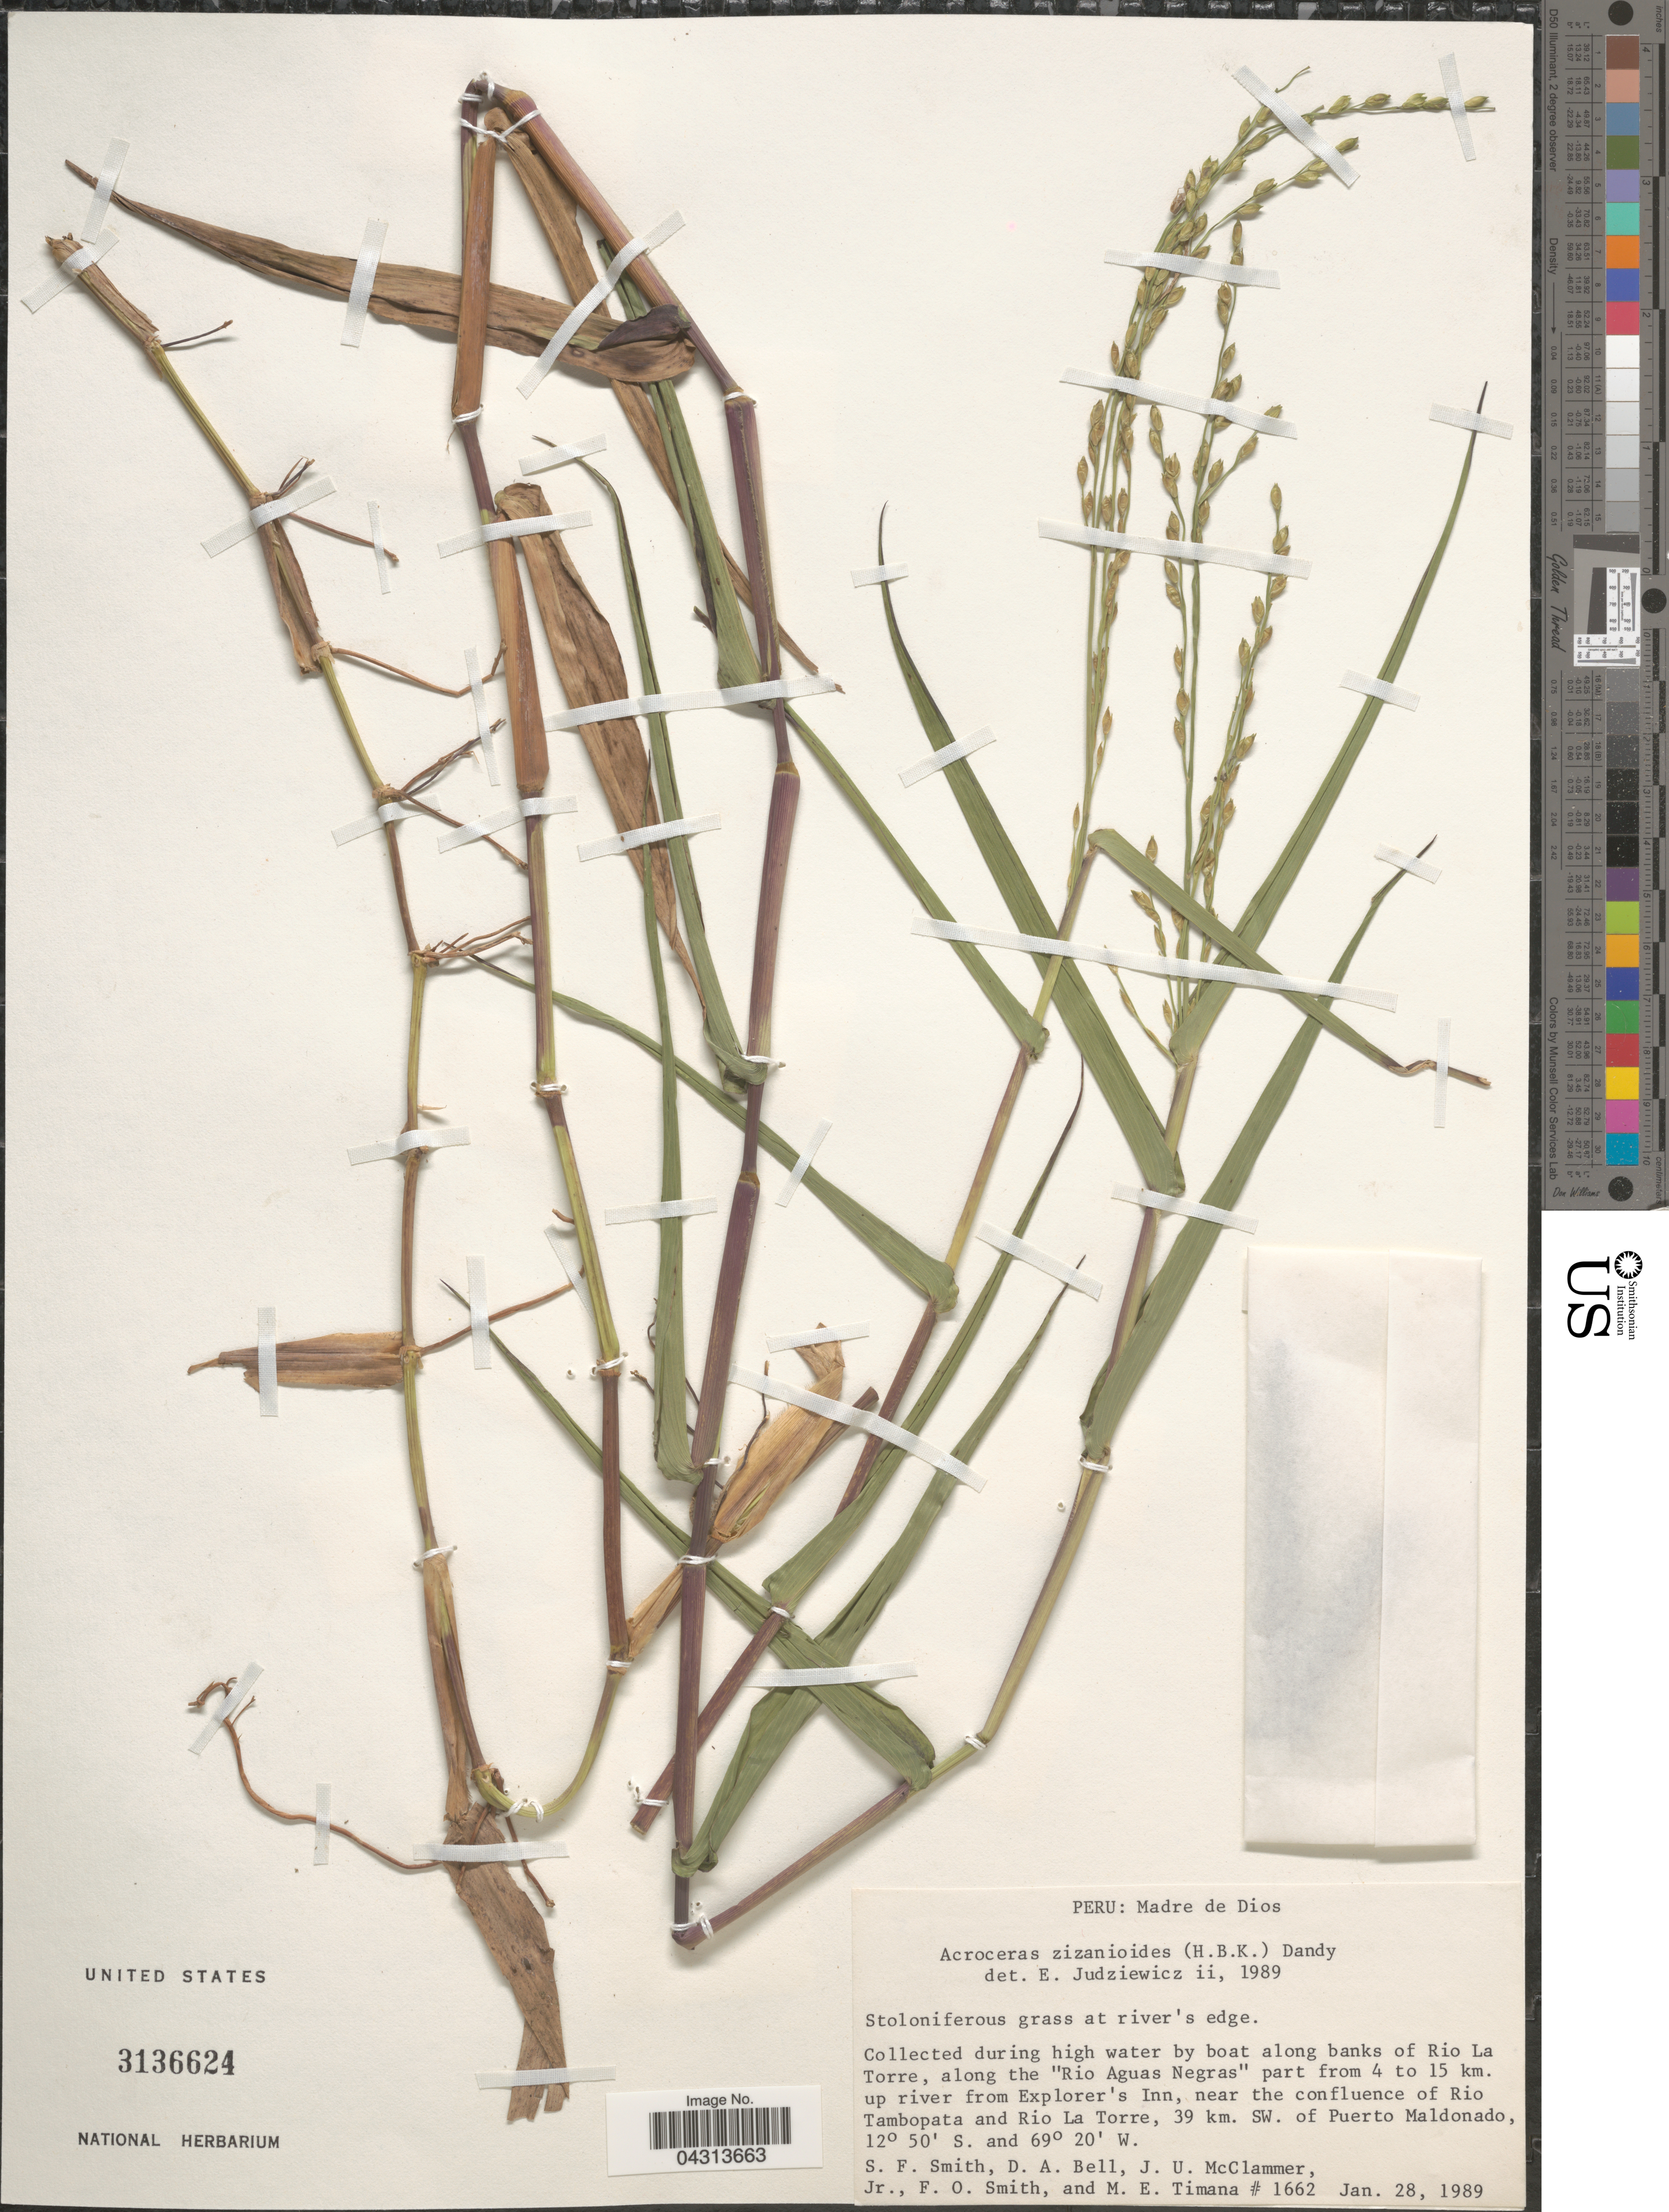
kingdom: Plantae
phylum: Tracheophyta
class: Liliopsida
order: Poales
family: Poaceae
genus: Acroceras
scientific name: Acroceras zizanioides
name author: (Kunth) Dandy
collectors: S.F. Smith, D. A. Bell, J. McClammer Jr. & F. Smith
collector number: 1662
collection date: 1989-01-28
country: Peru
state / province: Madre de Dios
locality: During high water by boat along banks of Rio La Torre, along the "Rio Aguas Negras" part from 4 to 15 km. up river from Explorer's Inn, near the confluence of Rio Tambopata and Rio La Torre, 39 km. SW. of Puerto Maldonado.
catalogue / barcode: US 3136624